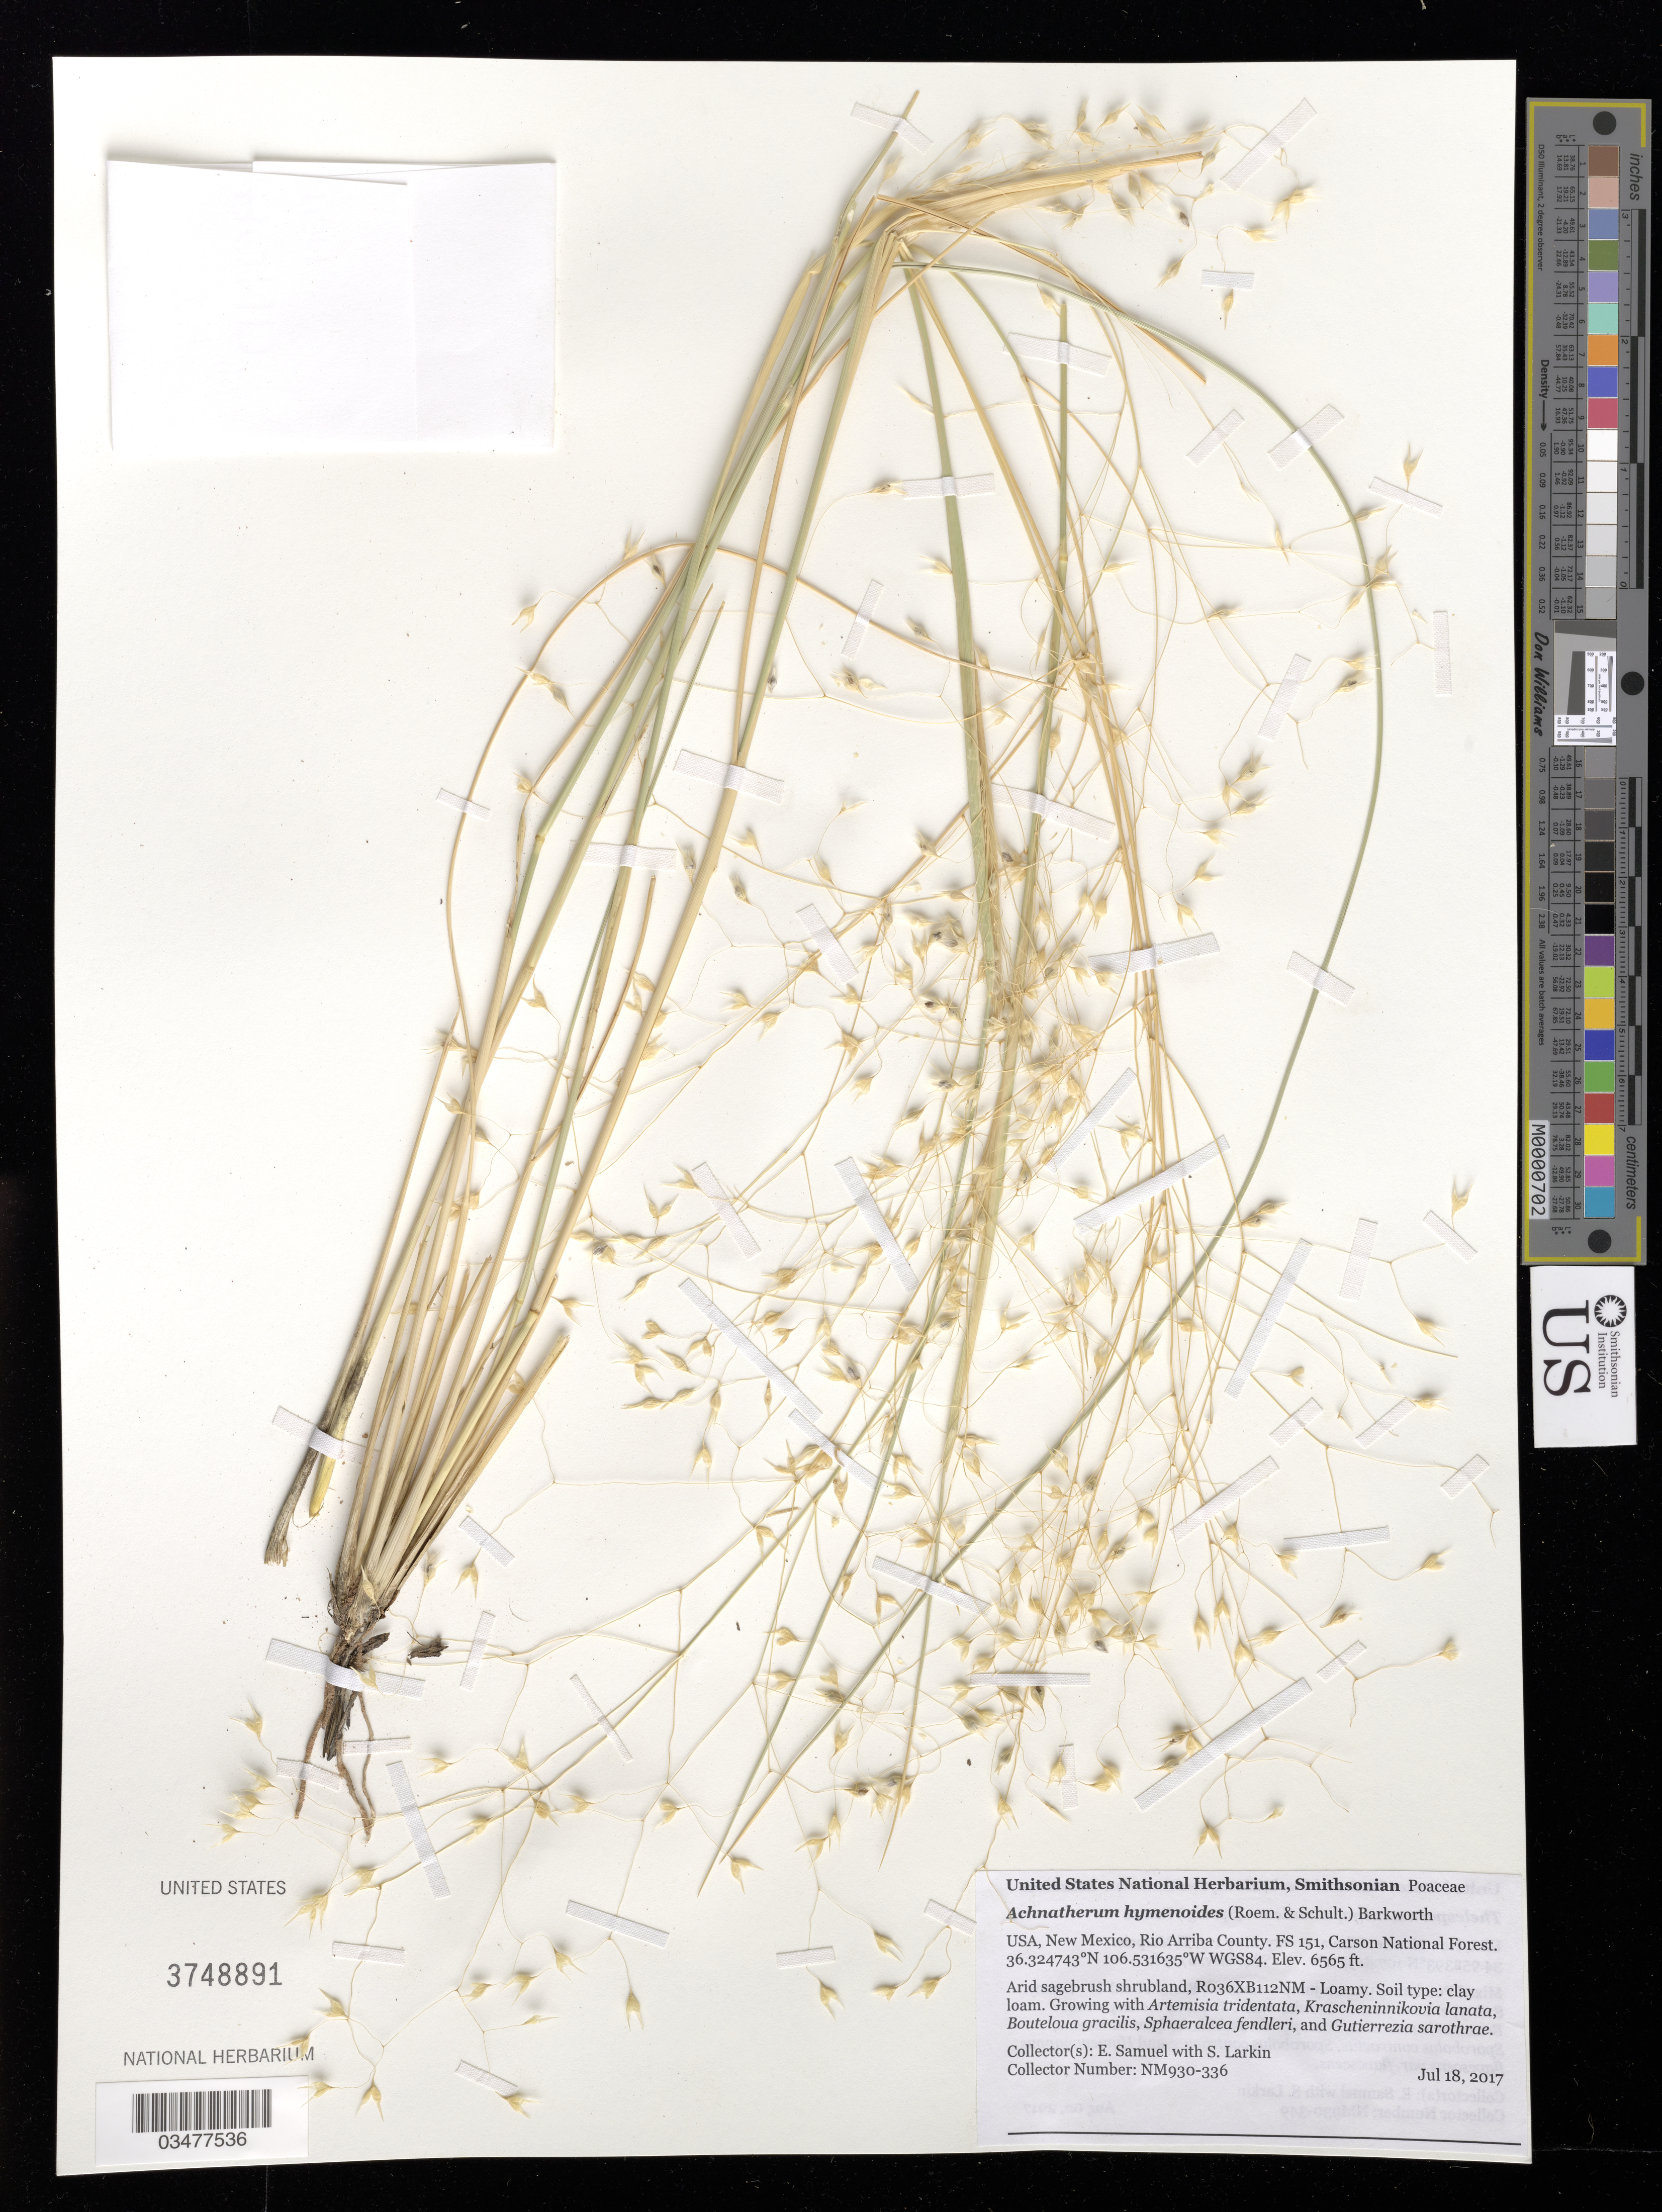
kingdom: Plantae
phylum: Tracheophyta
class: Liliopsida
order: Poales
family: Poaceae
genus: Achnatherum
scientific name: Achnatherum hymenoides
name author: (Roem. & Schult.) Barkworth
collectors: E. Samuel & S. Larkin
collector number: NM930-336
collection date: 2017-07-19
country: United States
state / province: New Mexico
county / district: Rio Arriba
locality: Carson National Forest, FS 151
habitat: R036XB112NM - Loamy. Clay loam. Arid sagebrushland.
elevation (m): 2001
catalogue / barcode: US 3748891